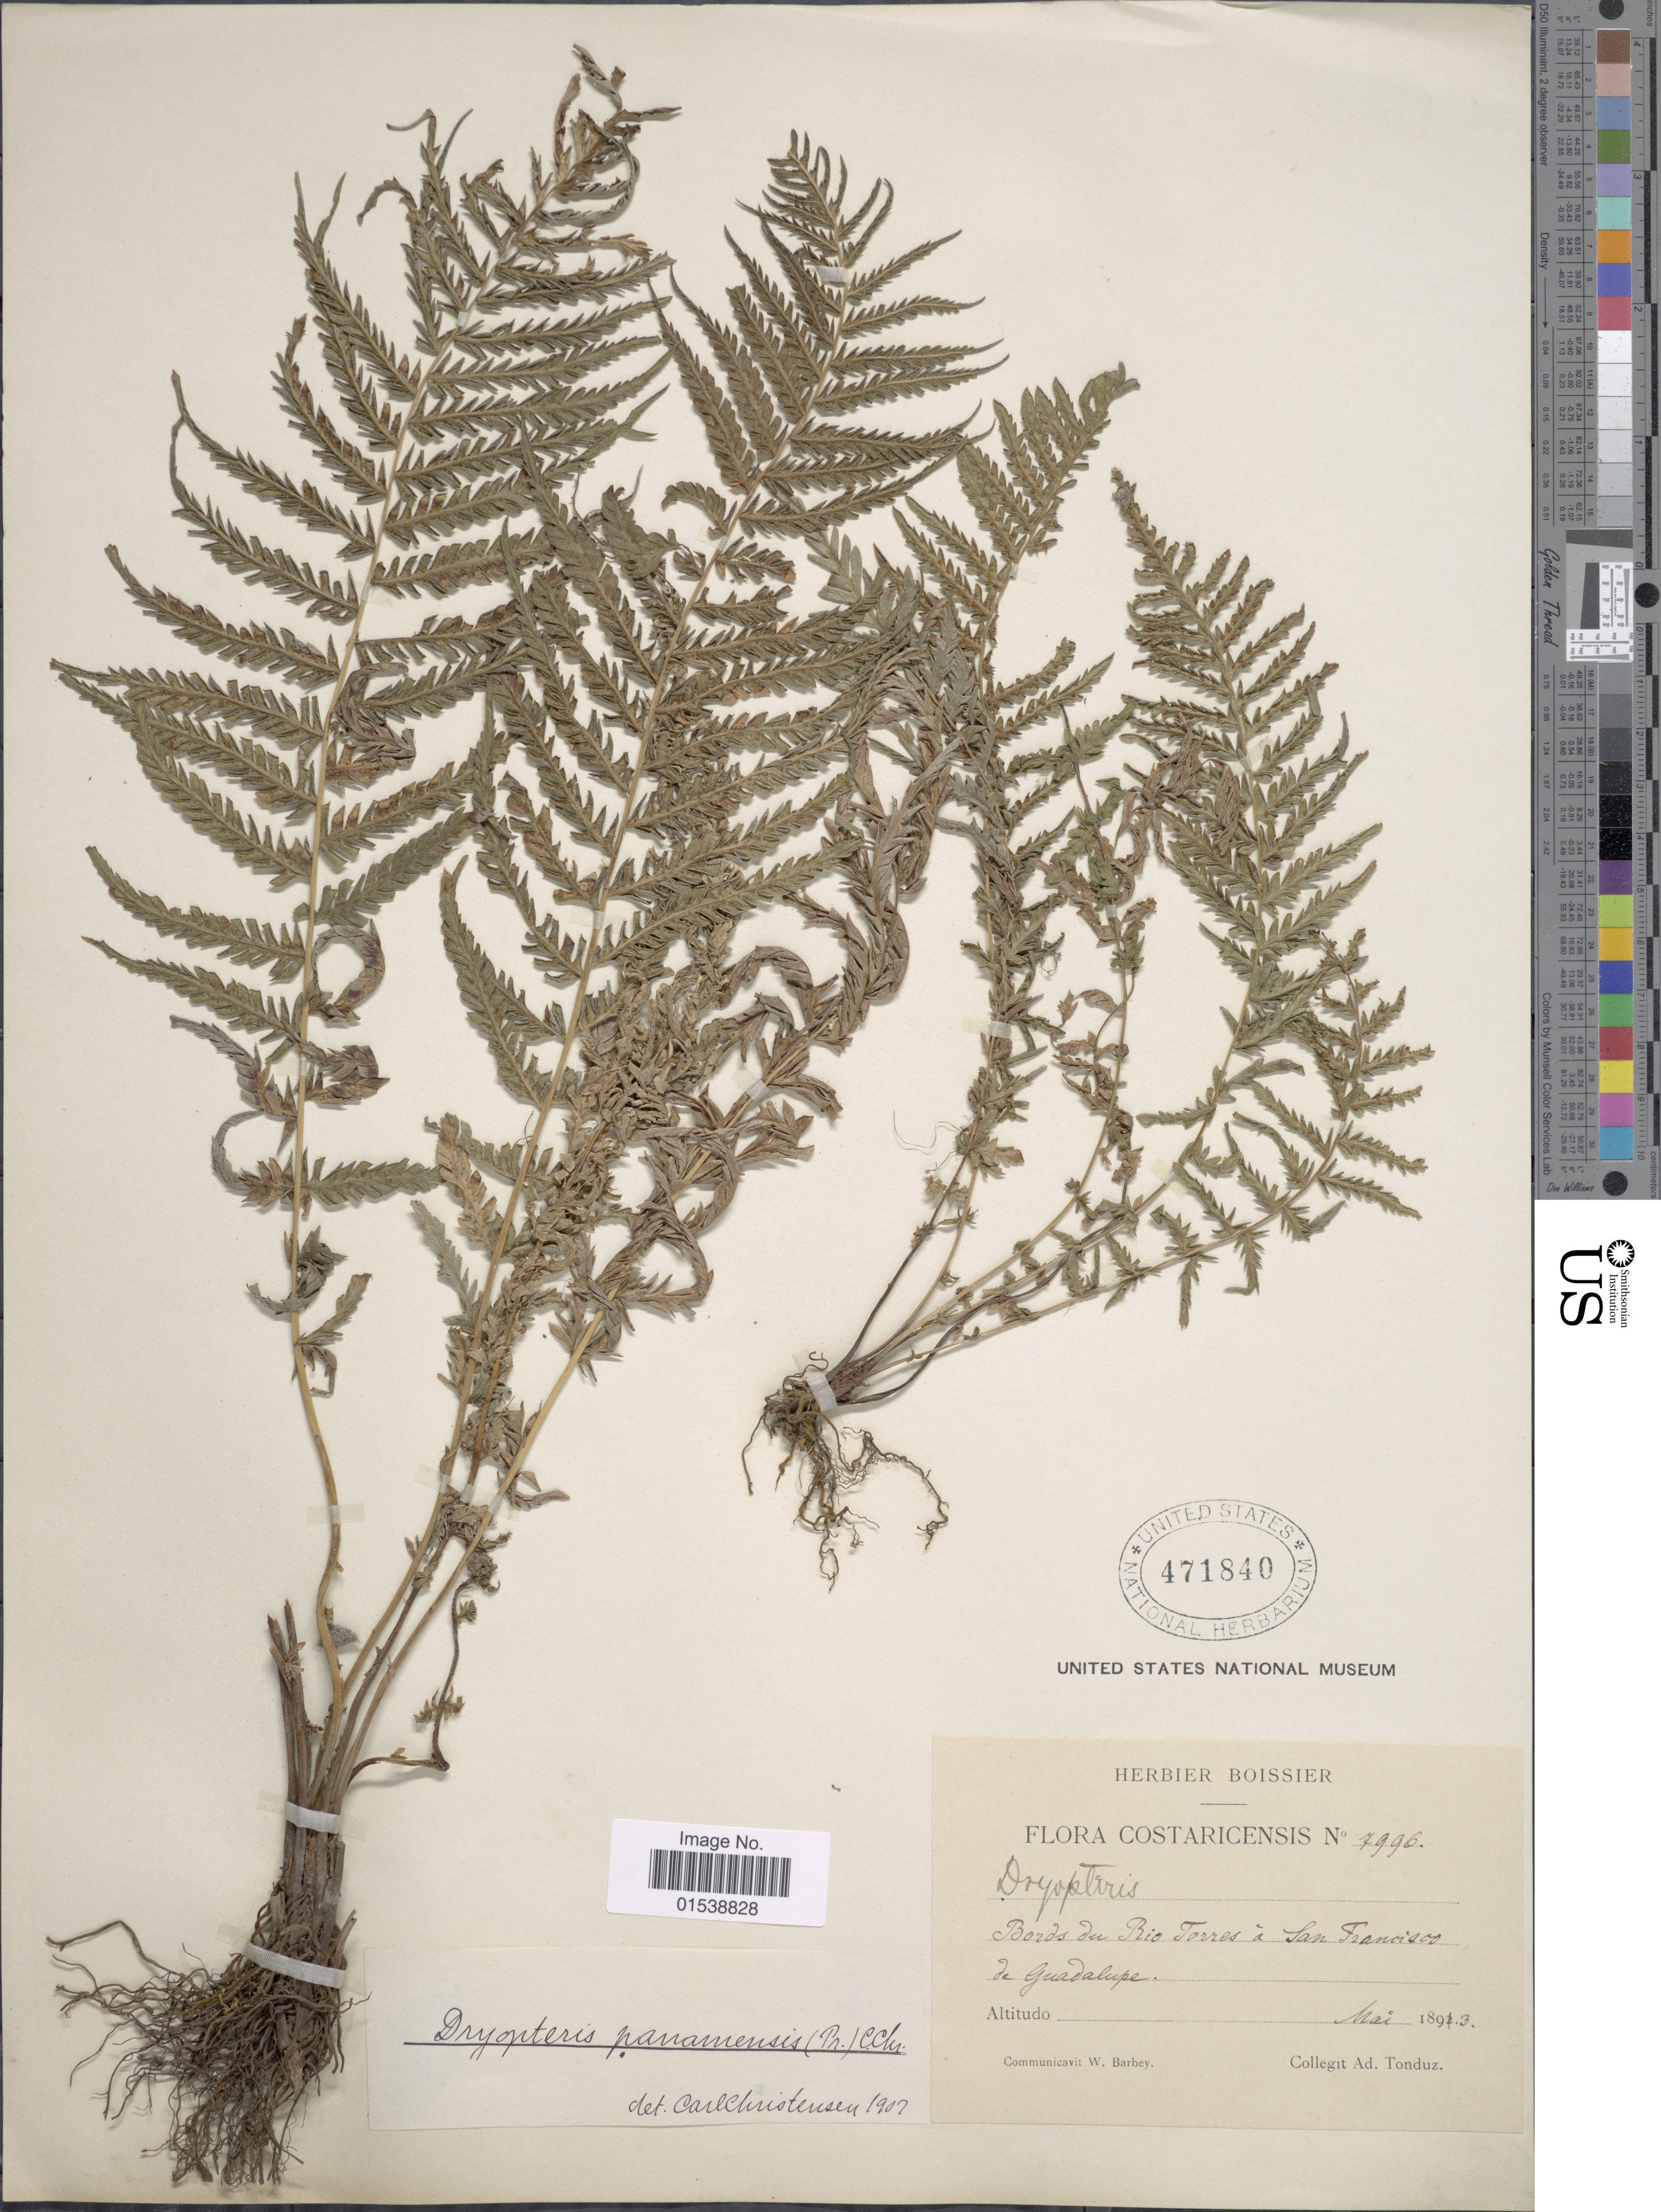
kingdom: Plantae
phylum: Tracheophyta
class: Polypodiopsida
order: Polypodiales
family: Thelypteridaceae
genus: Amauropelta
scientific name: Amauropelta resinifera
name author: (Desv.) Pic. Serm.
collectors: A. Tonduz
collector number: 7996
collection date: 1893-05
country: Costa Rica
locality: Costaricenses, Bords du Rio Torres a San Francisco de Guadalupe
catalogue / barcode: US 471840